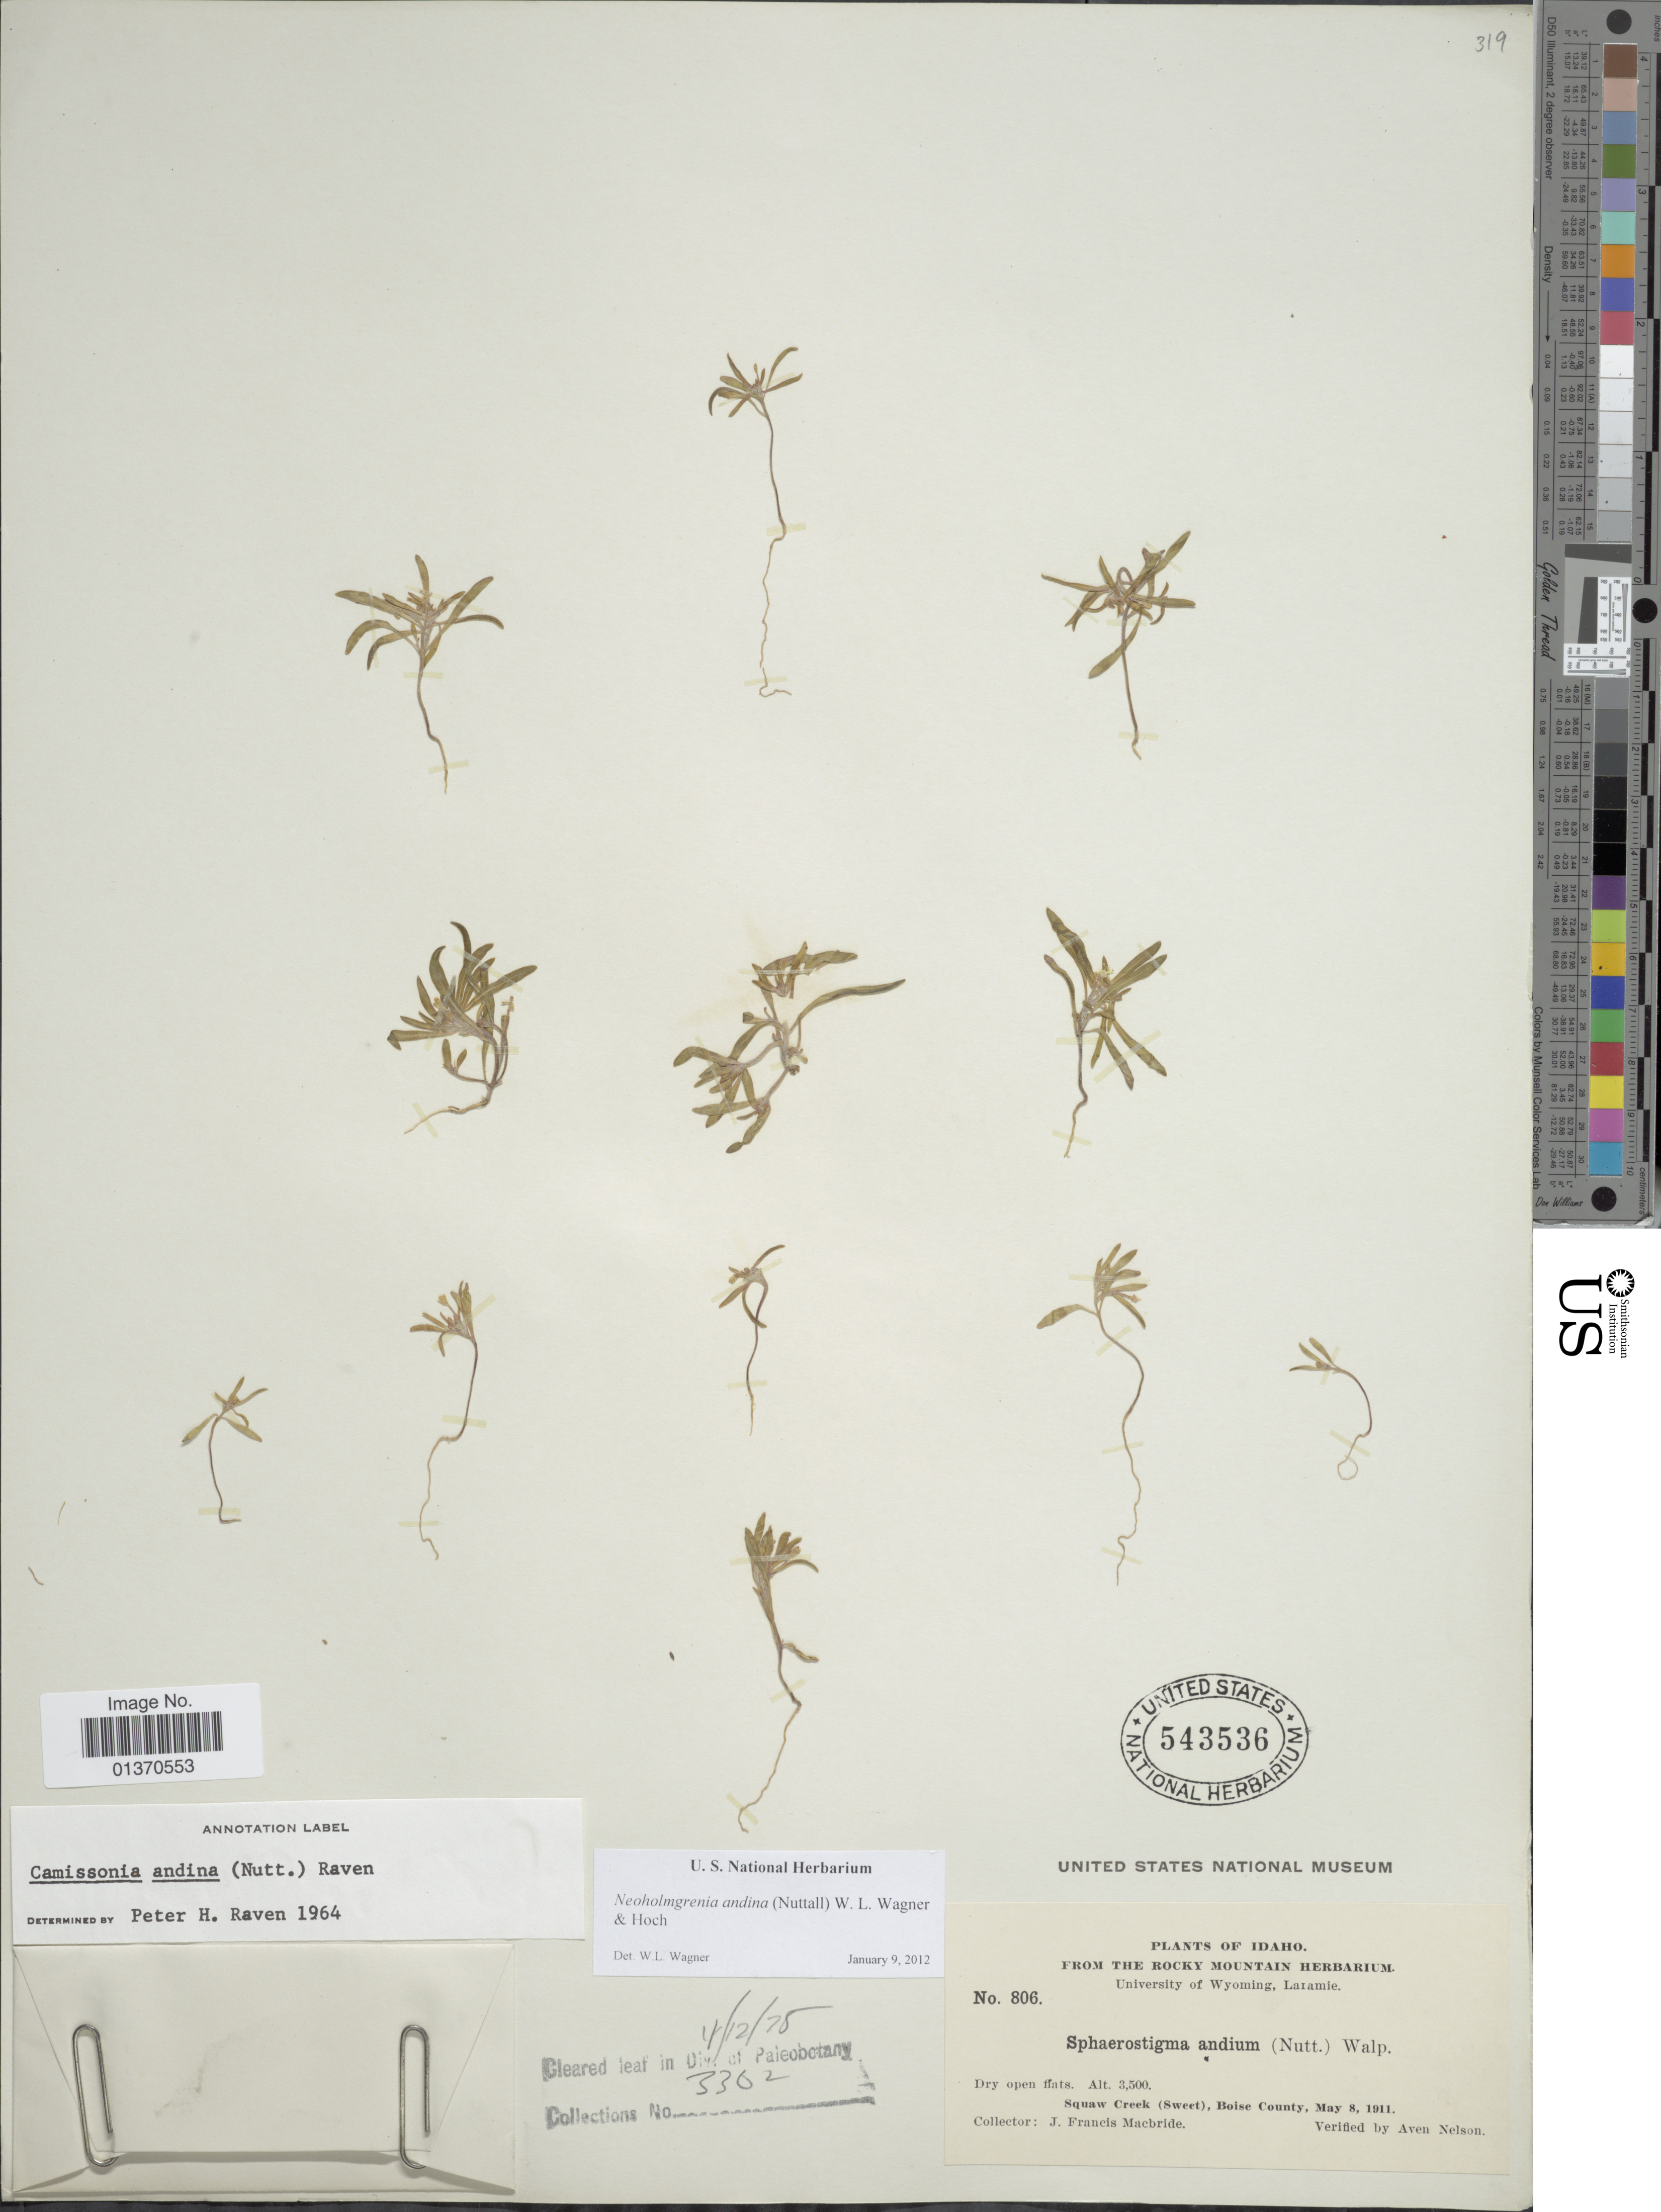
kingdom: Plantae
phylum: Tracheophyta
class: Magnoliopsida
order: Myrtales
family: Onagraceae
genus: Neoholmgrenia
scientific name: Neoholmgrenia andina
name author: (Nutt.) W.L. Wagner & Hoch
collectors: J. F. Macbride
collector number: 806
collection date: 1911-05-08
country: United States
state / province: Idaho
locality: Squaw Creek (Sweet), Boise County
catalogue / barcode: US 543536